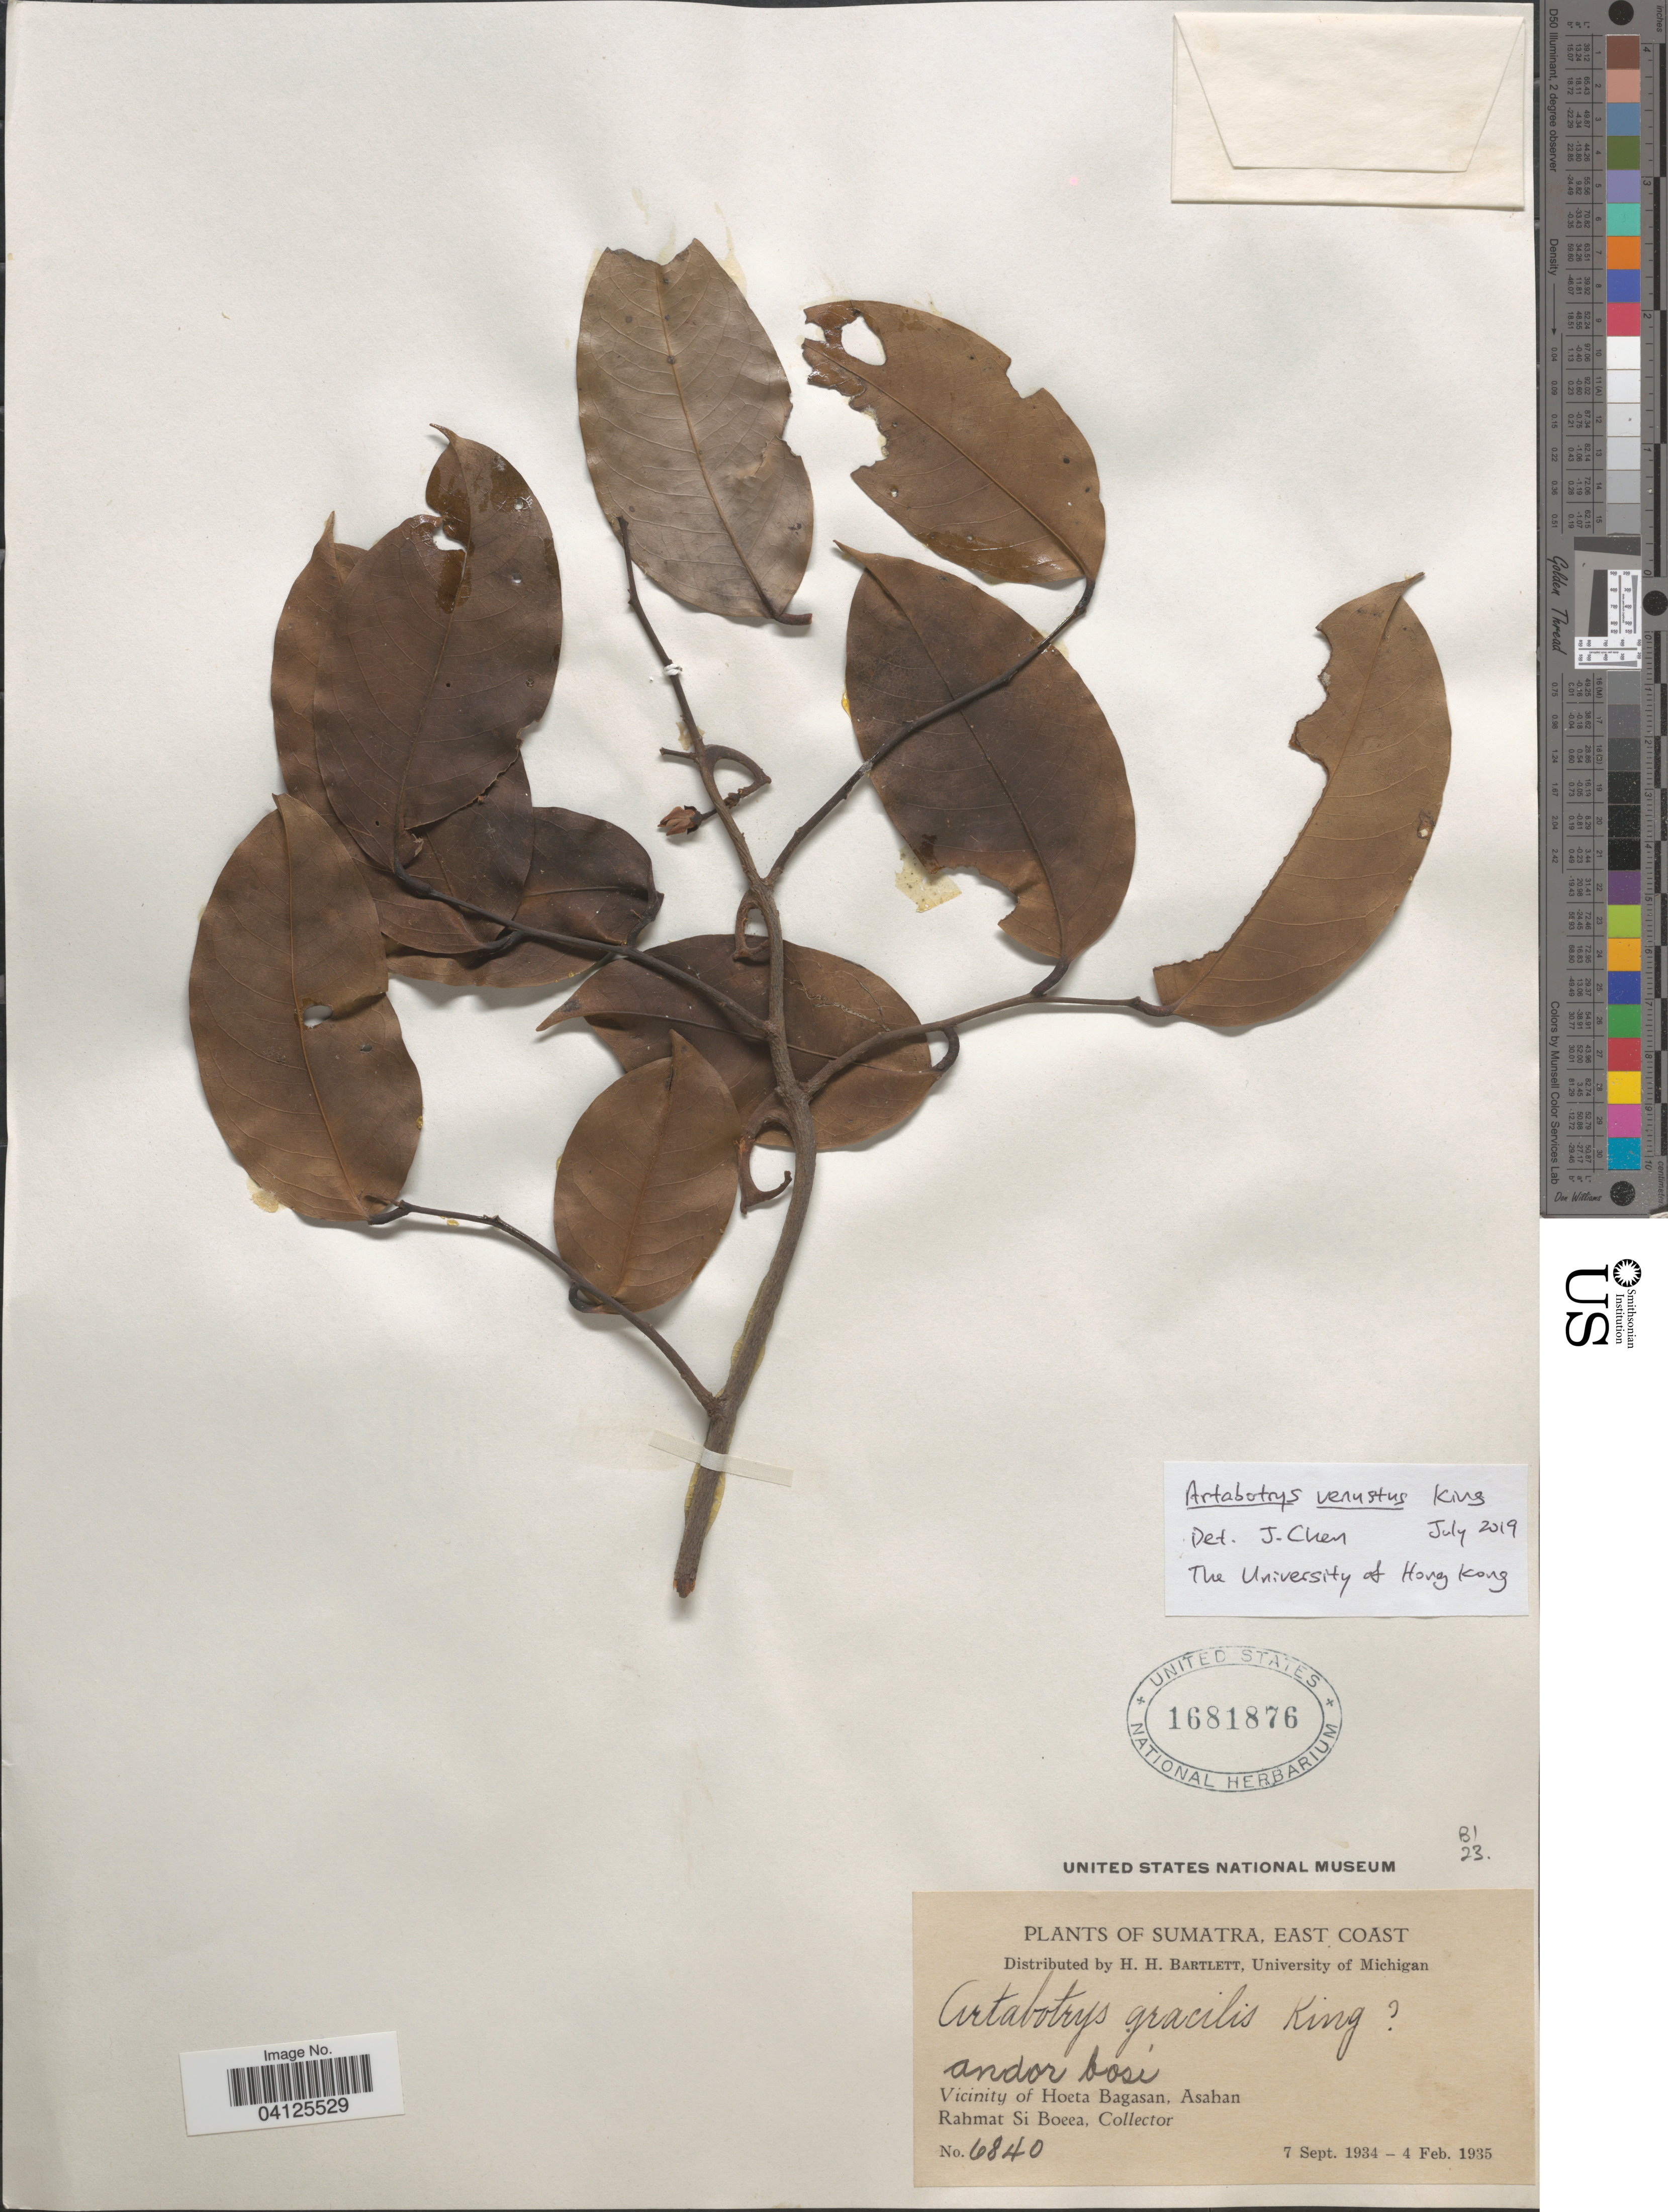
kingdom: Plantae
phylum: Tracheophyta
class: Magnoliopsida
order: Magnoliales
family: Annonaceae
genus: Artabotrys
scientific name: Artabotrys venustus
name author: King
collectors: Rahmat Si Boeea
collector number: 6840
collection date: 1934-09-07/1935-02-04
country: Indonesia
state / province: Sumatra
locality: East Coast. Vicinity of Hoeta Bagasan, Asahan.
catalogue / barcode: US 1681876